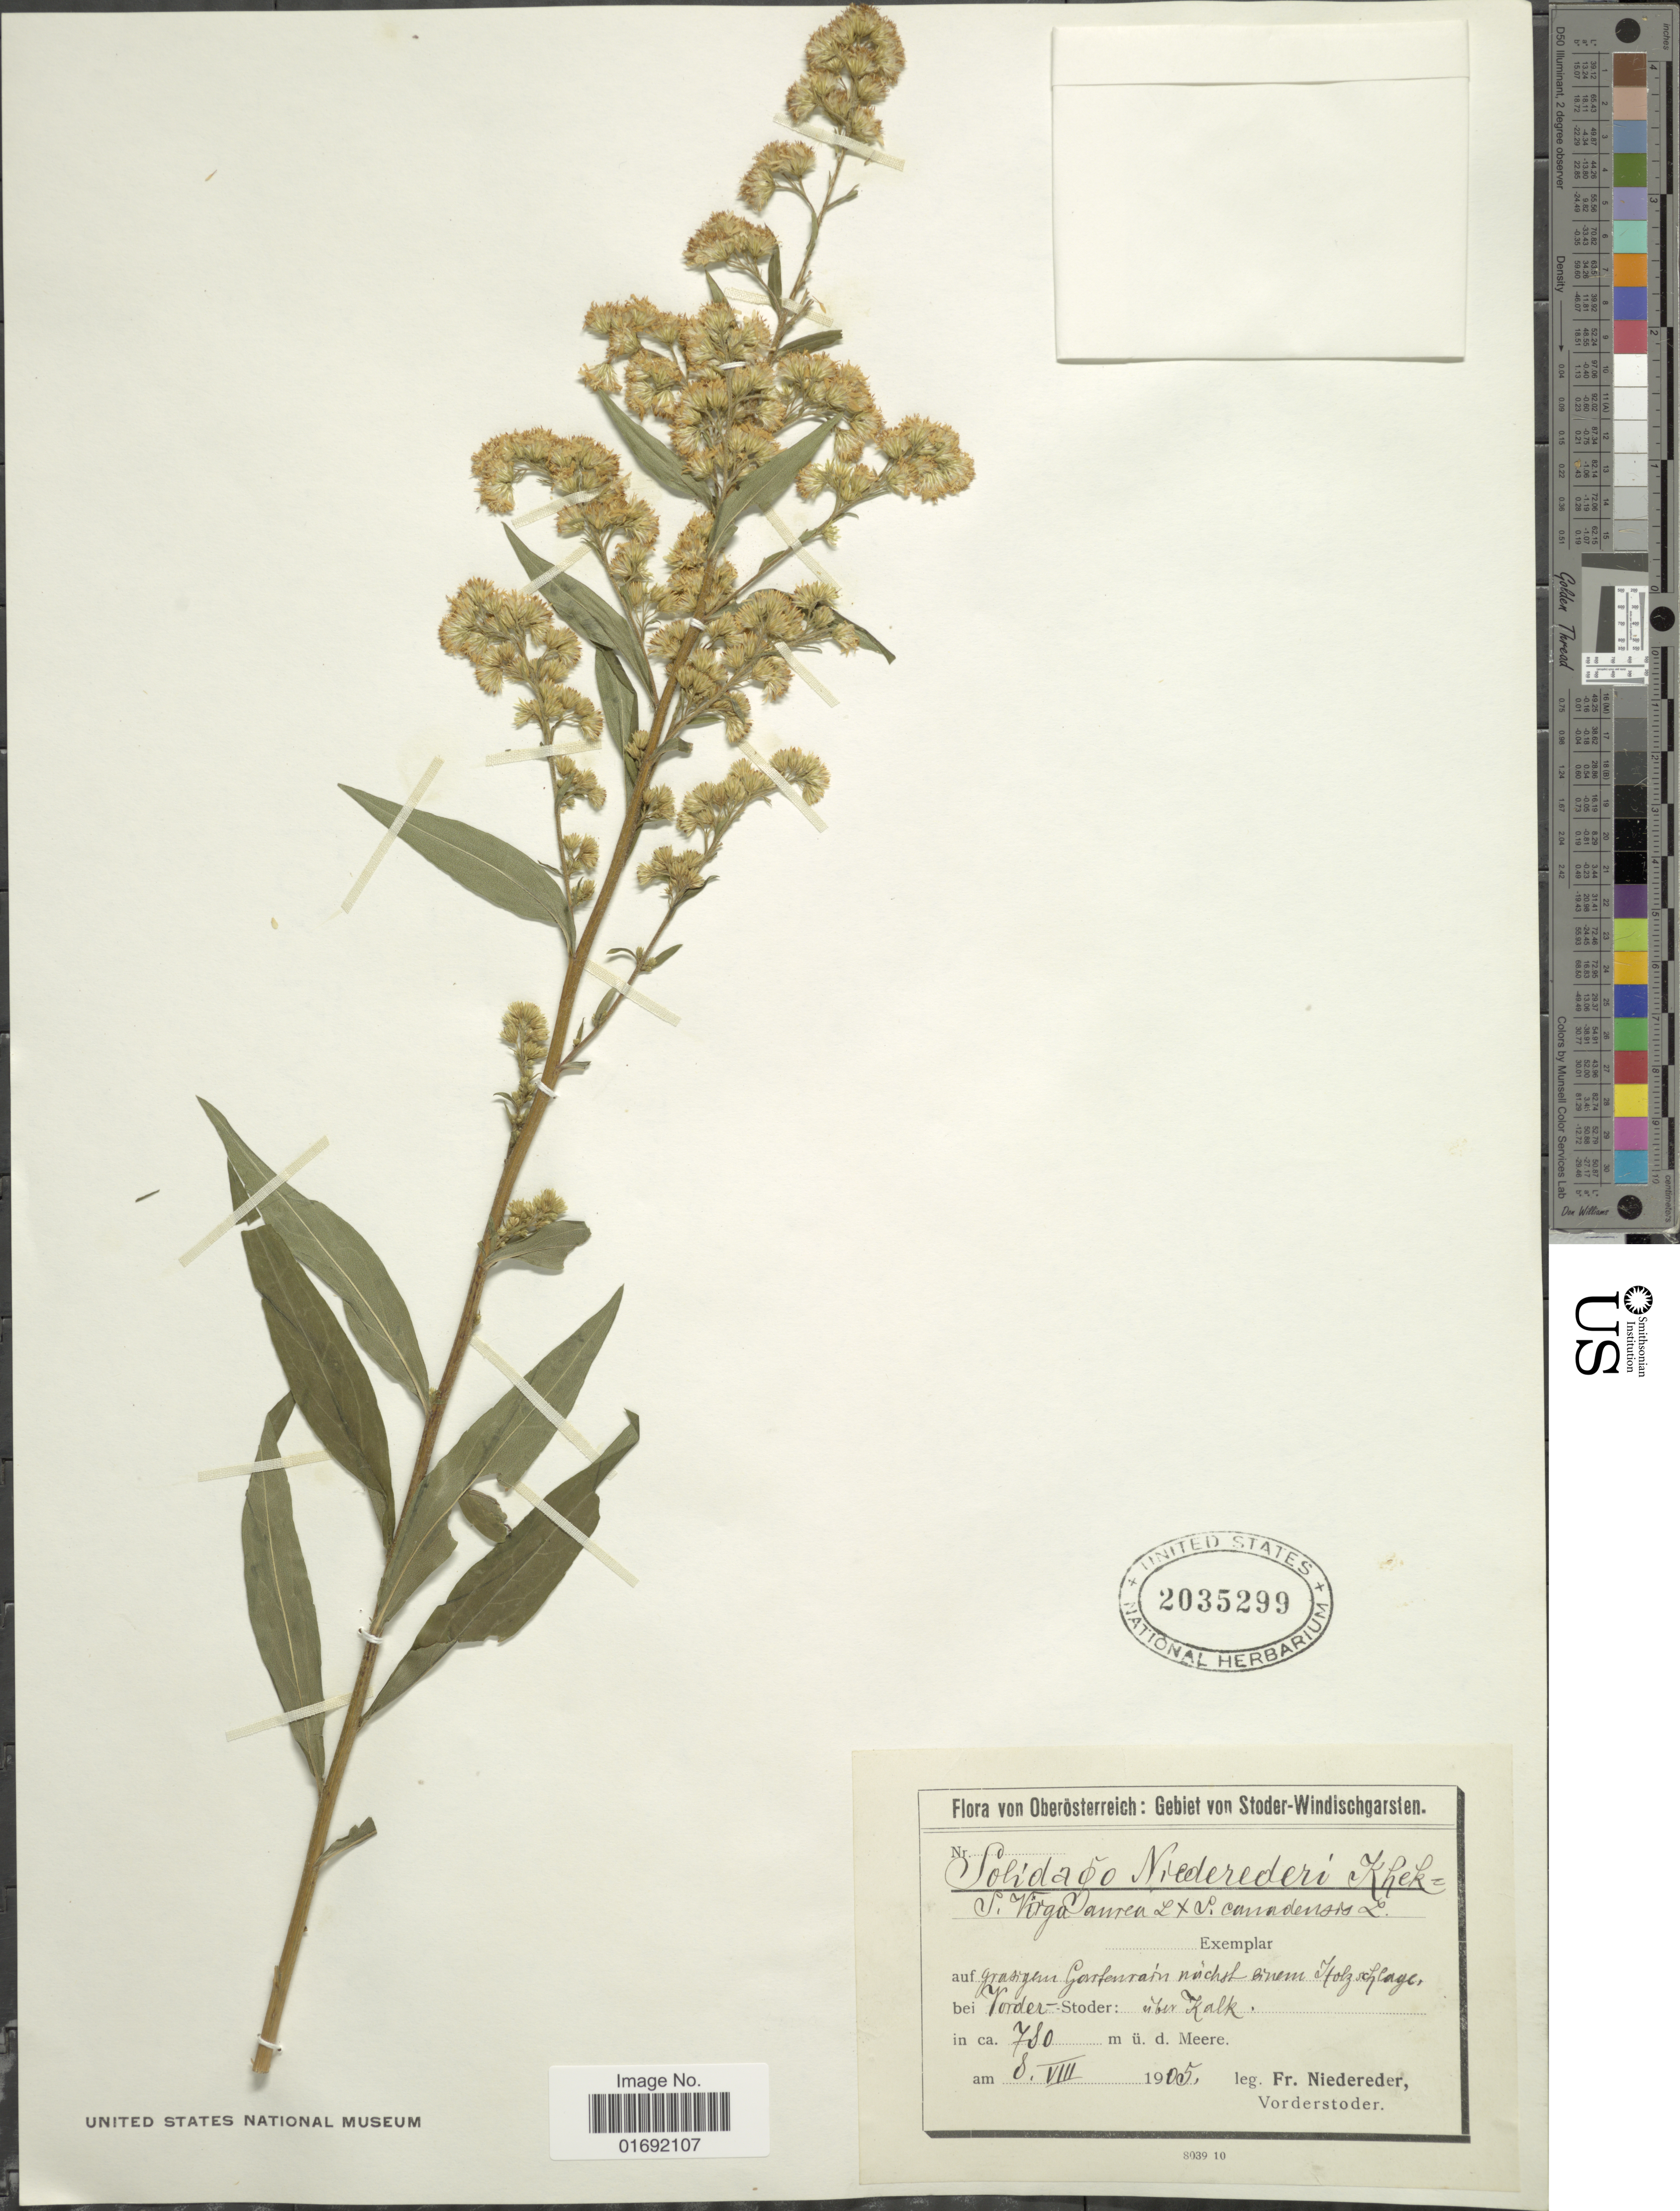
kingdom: Plantae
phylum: Tracheophyta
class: Magnoliopsida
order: Asterales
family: Asteraceae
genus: Solidago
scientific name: Solidago x niederederi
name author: Khek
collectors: F. Niedereder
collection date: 1905-08-08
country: Austria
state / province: Oberosterreich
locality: Gebiet von Stoder-Windischgarsten, auf grasigem Garfenrain nuchst einem Holz schlage bei Vorder-Stoder, uber Kalk [interpreted]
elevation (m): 780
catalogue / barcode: US 2035299